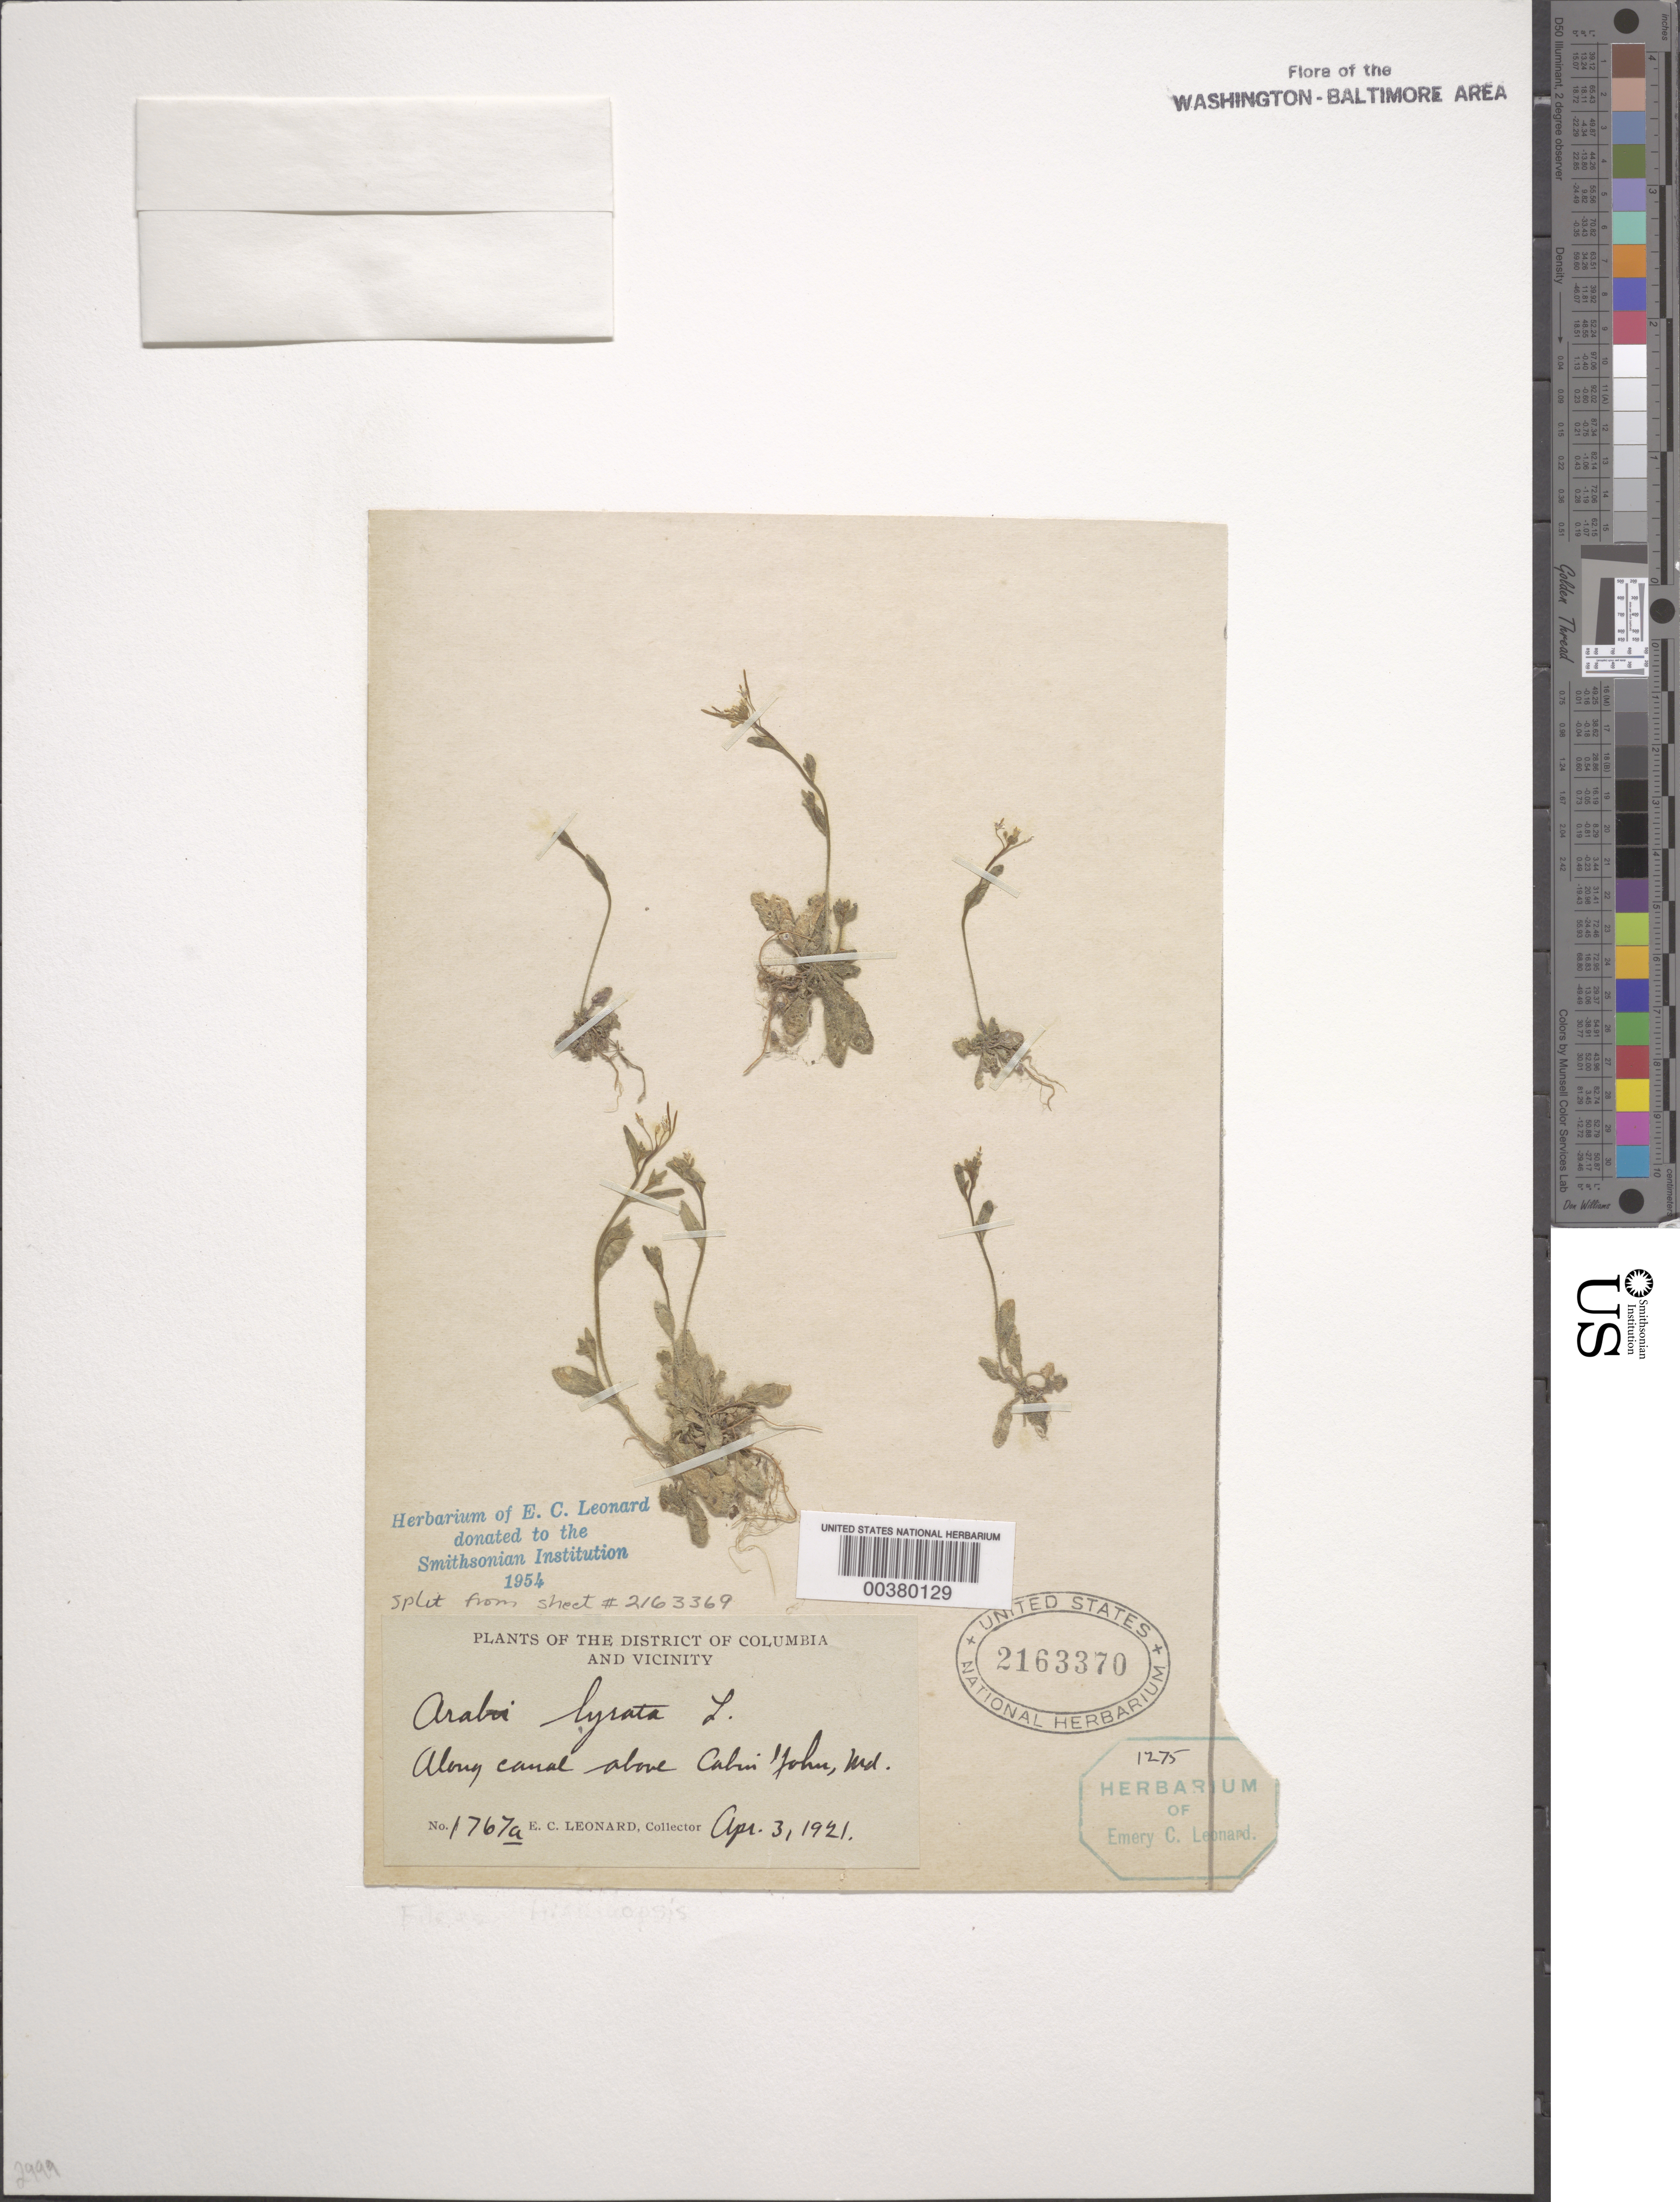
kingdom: Plantae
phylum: Tracheophyta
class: Magnoliopsida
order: Brassicales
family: Brassicaceae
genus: Arabidopsis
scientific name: Arabidopsis lyrata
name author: (L.) O'Kane & Al-Shehbaz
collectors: E. C. Leonard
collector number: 1767A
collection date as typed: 03 Apr 1921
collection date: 1921-04-03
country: United States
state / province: Maryland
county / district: Montgomery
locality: Above Cabin John, C. & O. Canal C. & O. Canal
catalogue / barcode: US 2163370